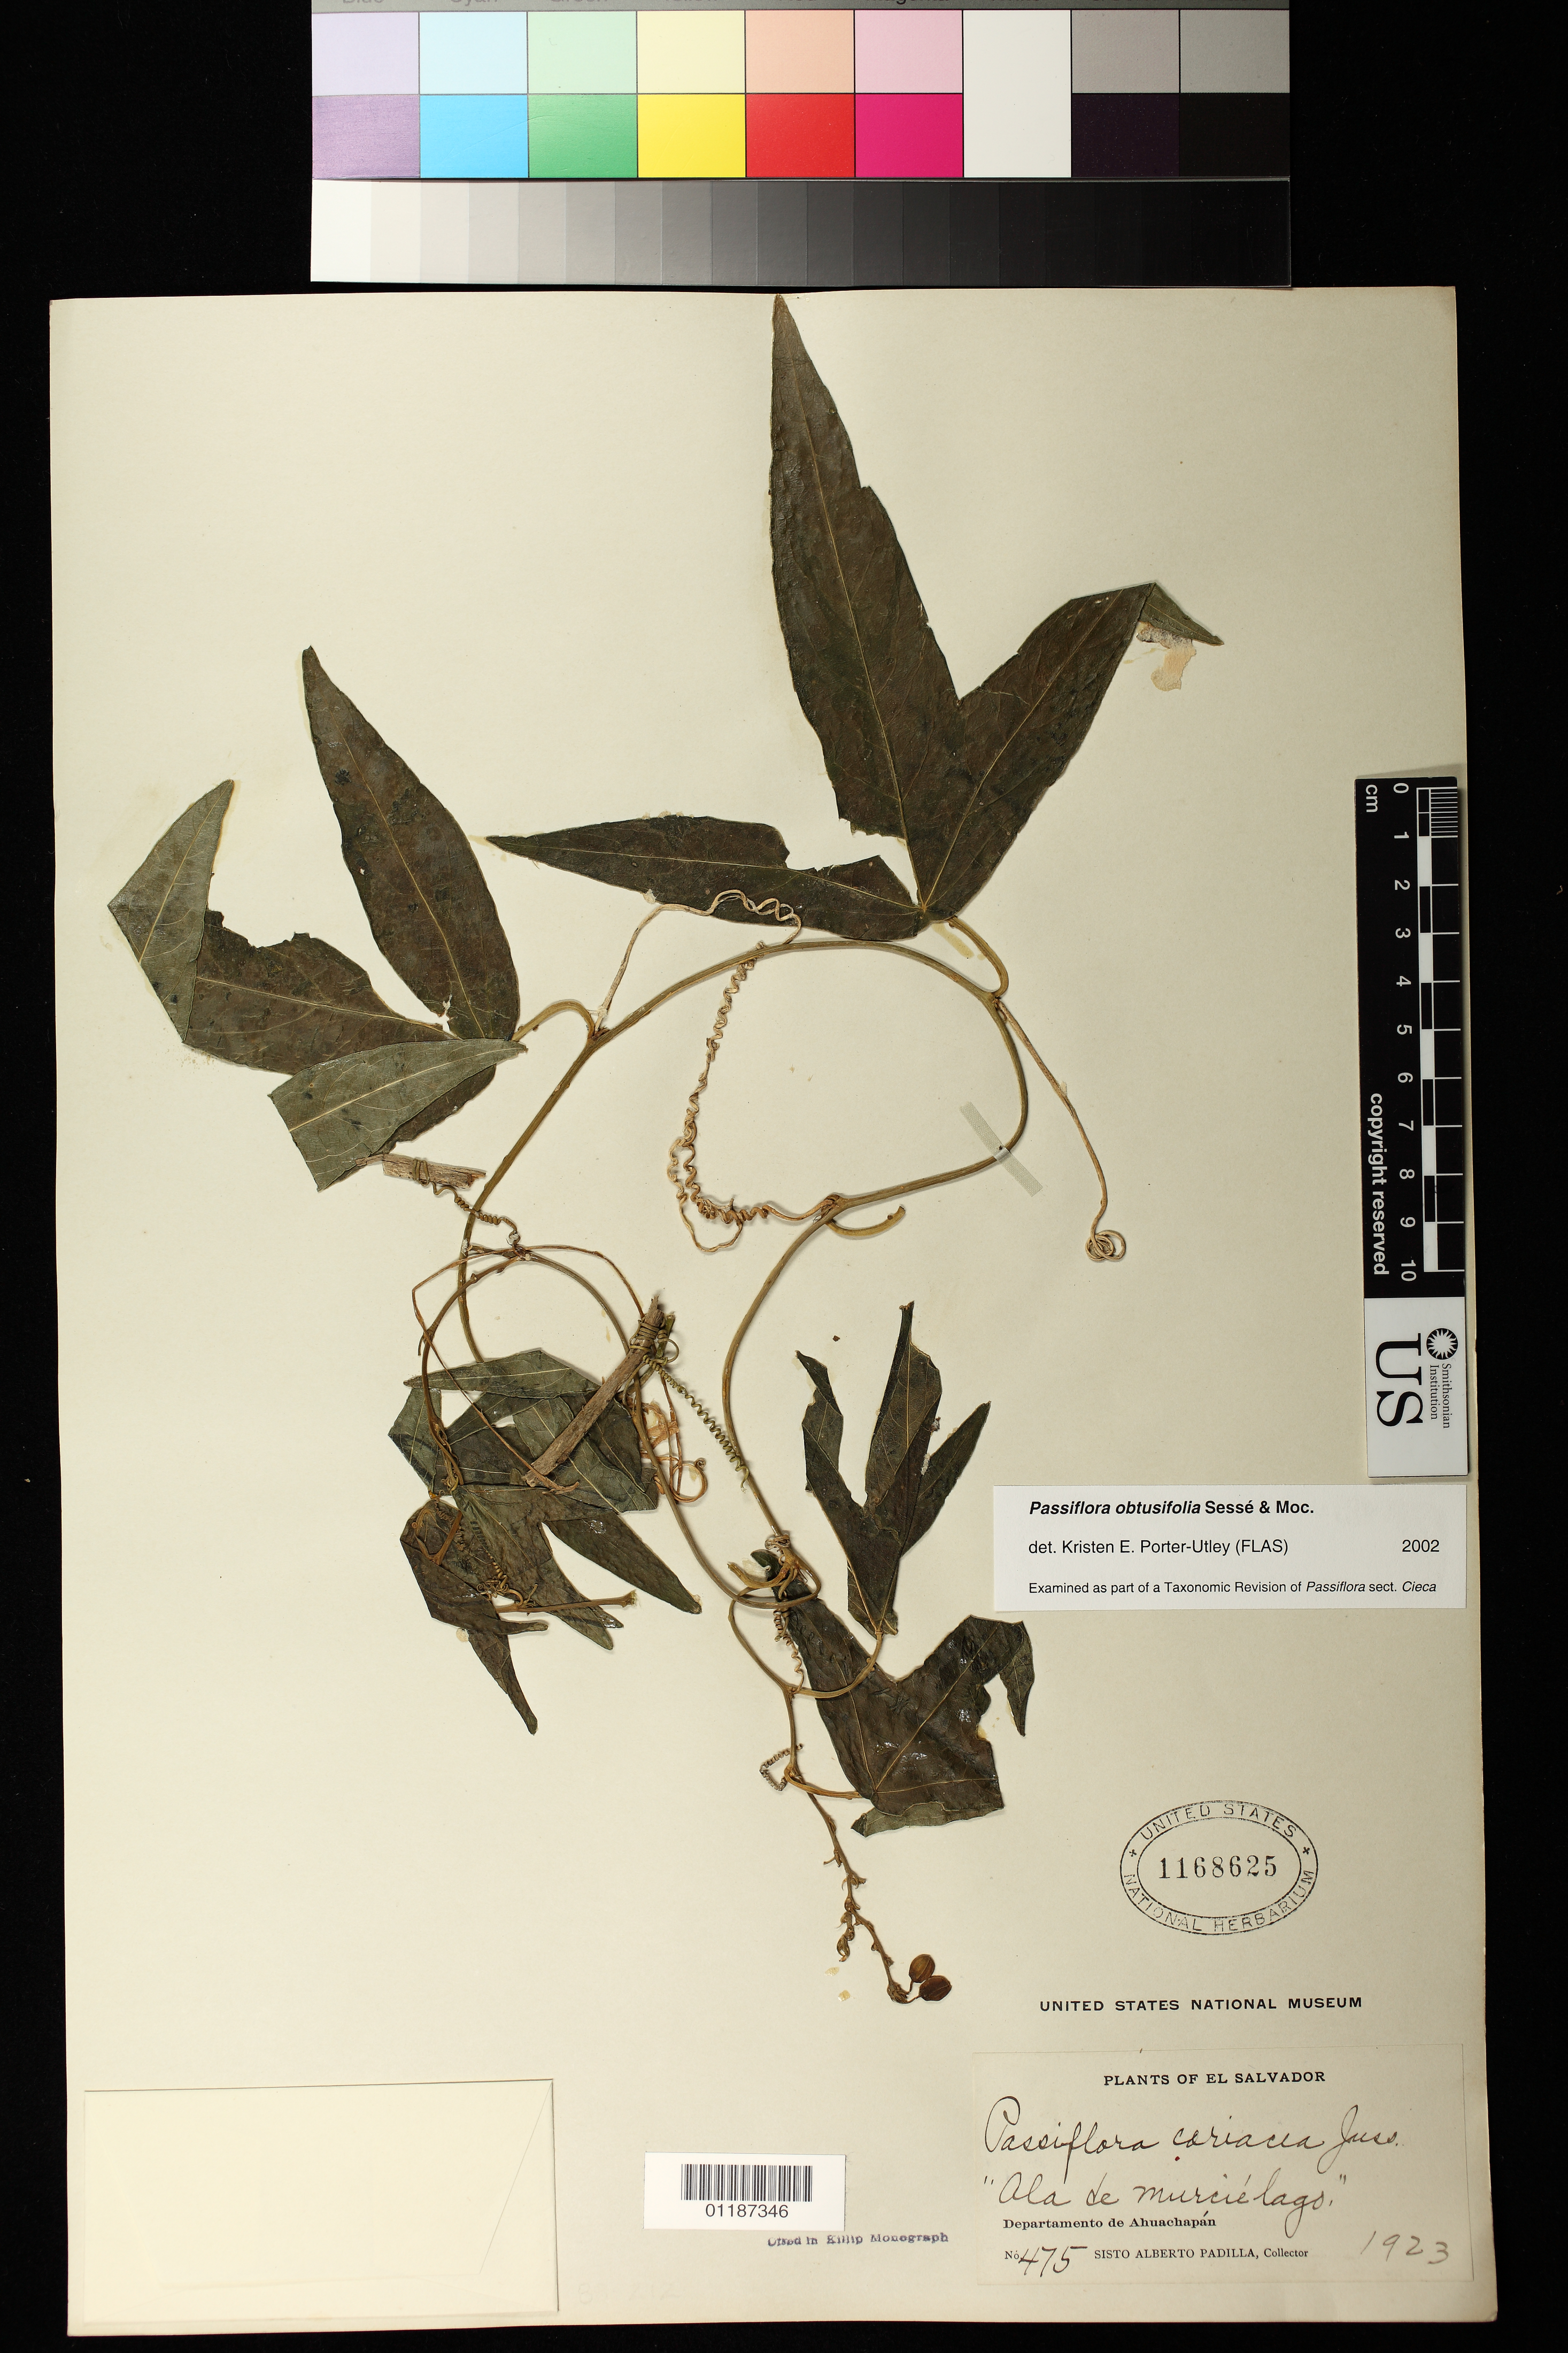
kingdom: Plantae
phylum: Tracheophyta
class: Magnoliopsida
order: Malpighiales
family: Passifloraceae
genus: Passiflora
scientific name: Passiflora obtusifolia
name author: Sessé & Moc.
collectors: S. A. Padilla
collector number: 475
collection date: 1923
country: El Salvador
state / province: Ahuachapán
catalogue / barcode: US 1168625